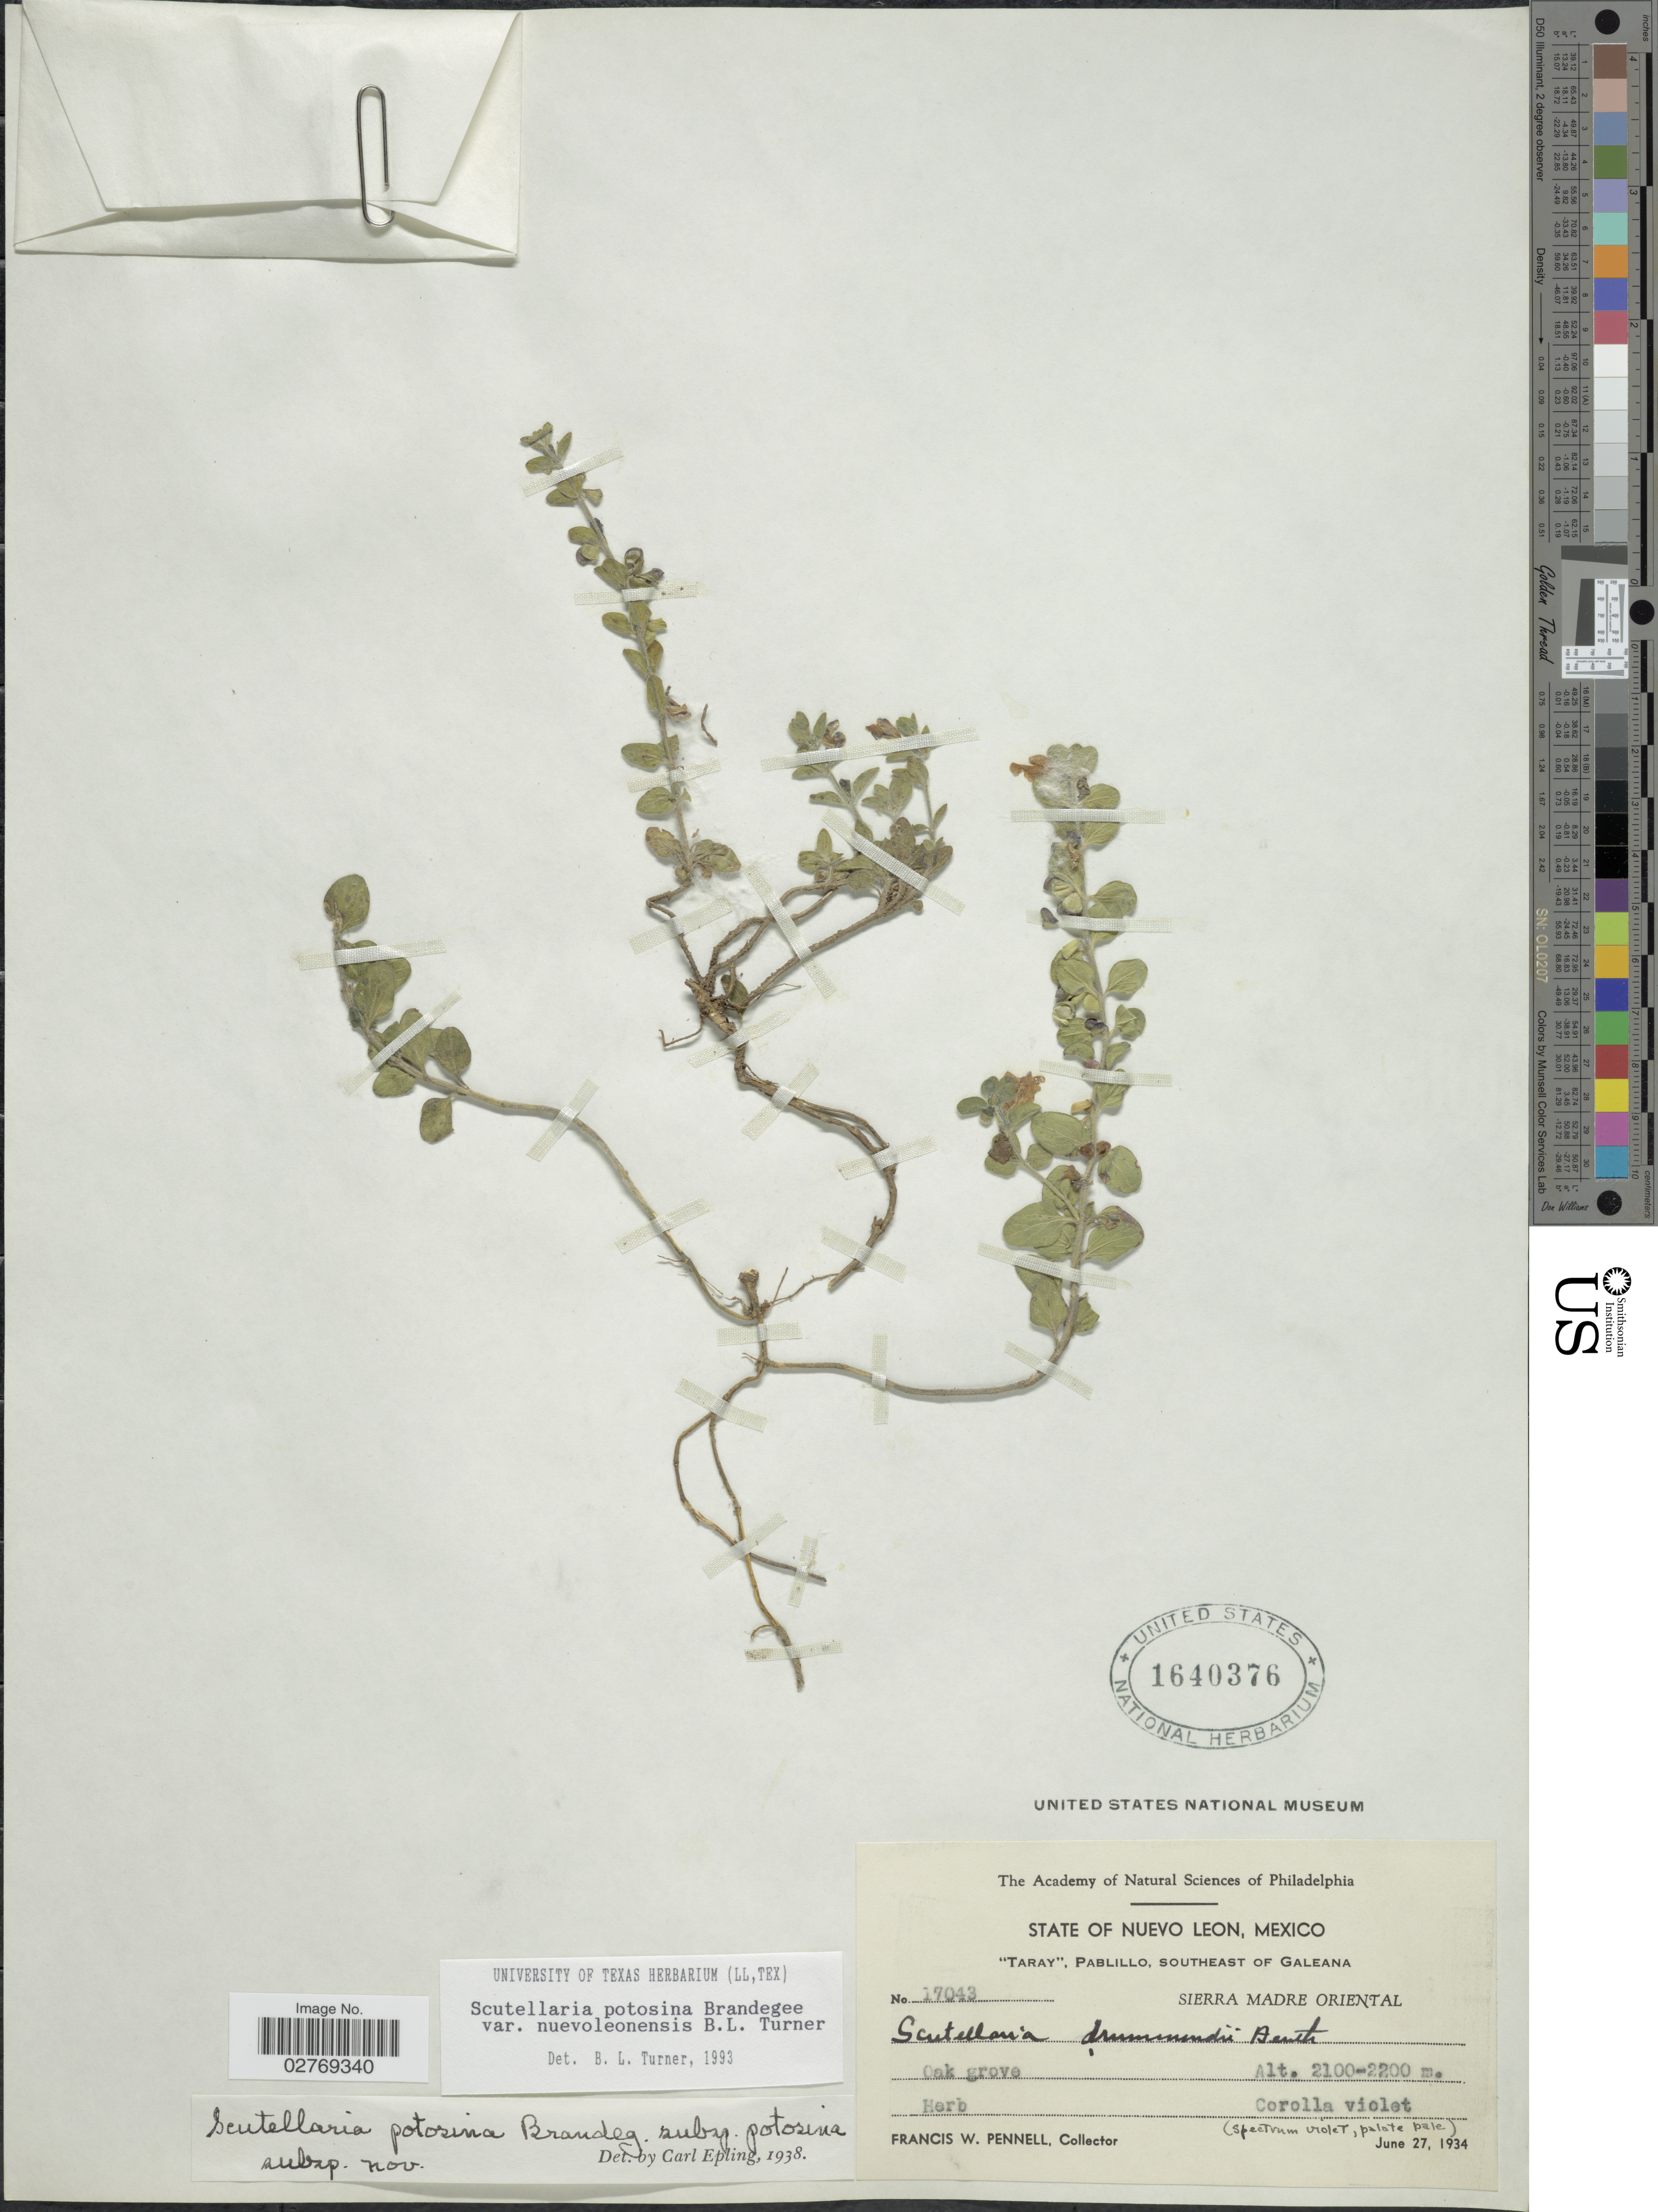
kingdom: Plantae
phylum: Tracheophyta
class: Magnoliopsida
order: Lamiales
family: Lamiaceae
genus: Scutellaria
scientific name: Scutellaria potosina var. nuevoleonensis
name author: Brandegee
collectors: F. W. Pennell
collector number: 17043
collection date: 1934-06-27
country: Mexico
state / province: Nuevo León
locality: State of Nuevo Leon, "Taray", Pablillo, Southeast of Galeana, Sierra Madre Oriental.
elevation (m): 2100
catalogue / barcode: US 1640376